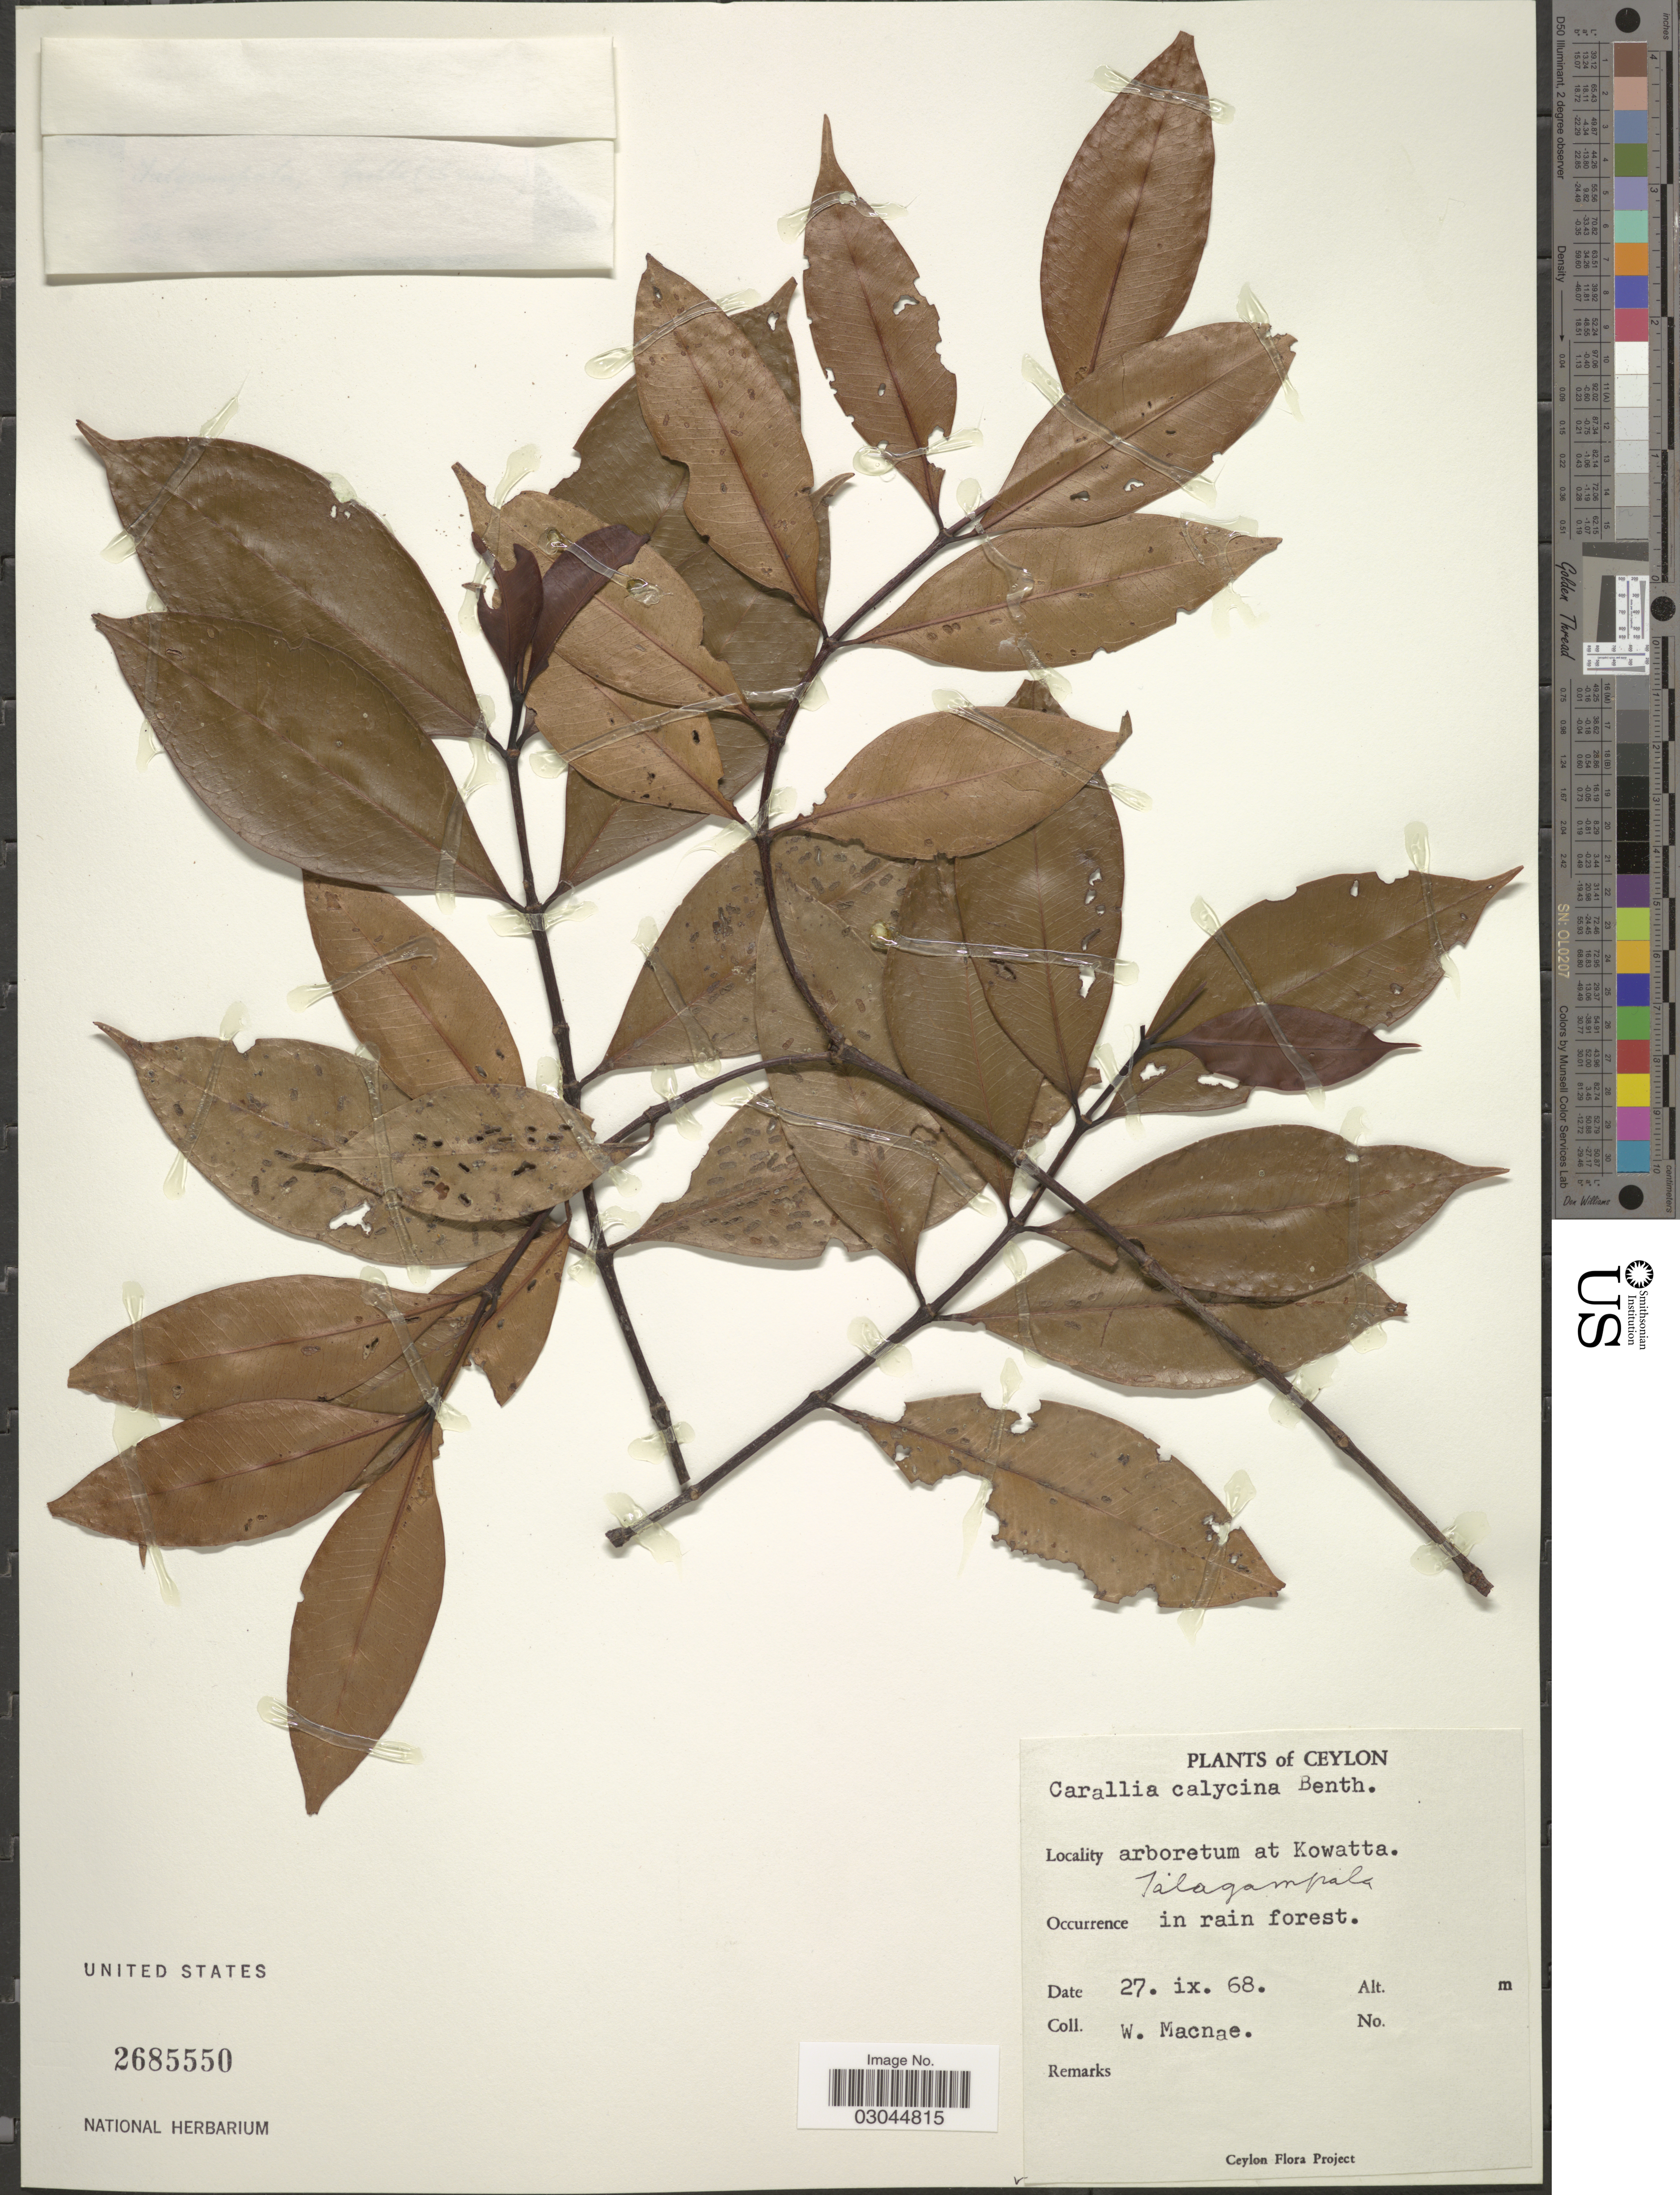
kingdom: Plantae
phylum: Tracheophyta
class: Magnoliopsida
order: Malpighiales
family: Rhizophoraceae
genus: Carallia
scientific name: Carallia calycina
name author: Benth.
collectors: W. MacNae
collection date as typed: Transcribed d/m/y: 27/9/68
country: Sri Lanka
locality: Ceylon, aroboretum at Kowatta. Talagampala.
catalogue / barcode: US 2685550